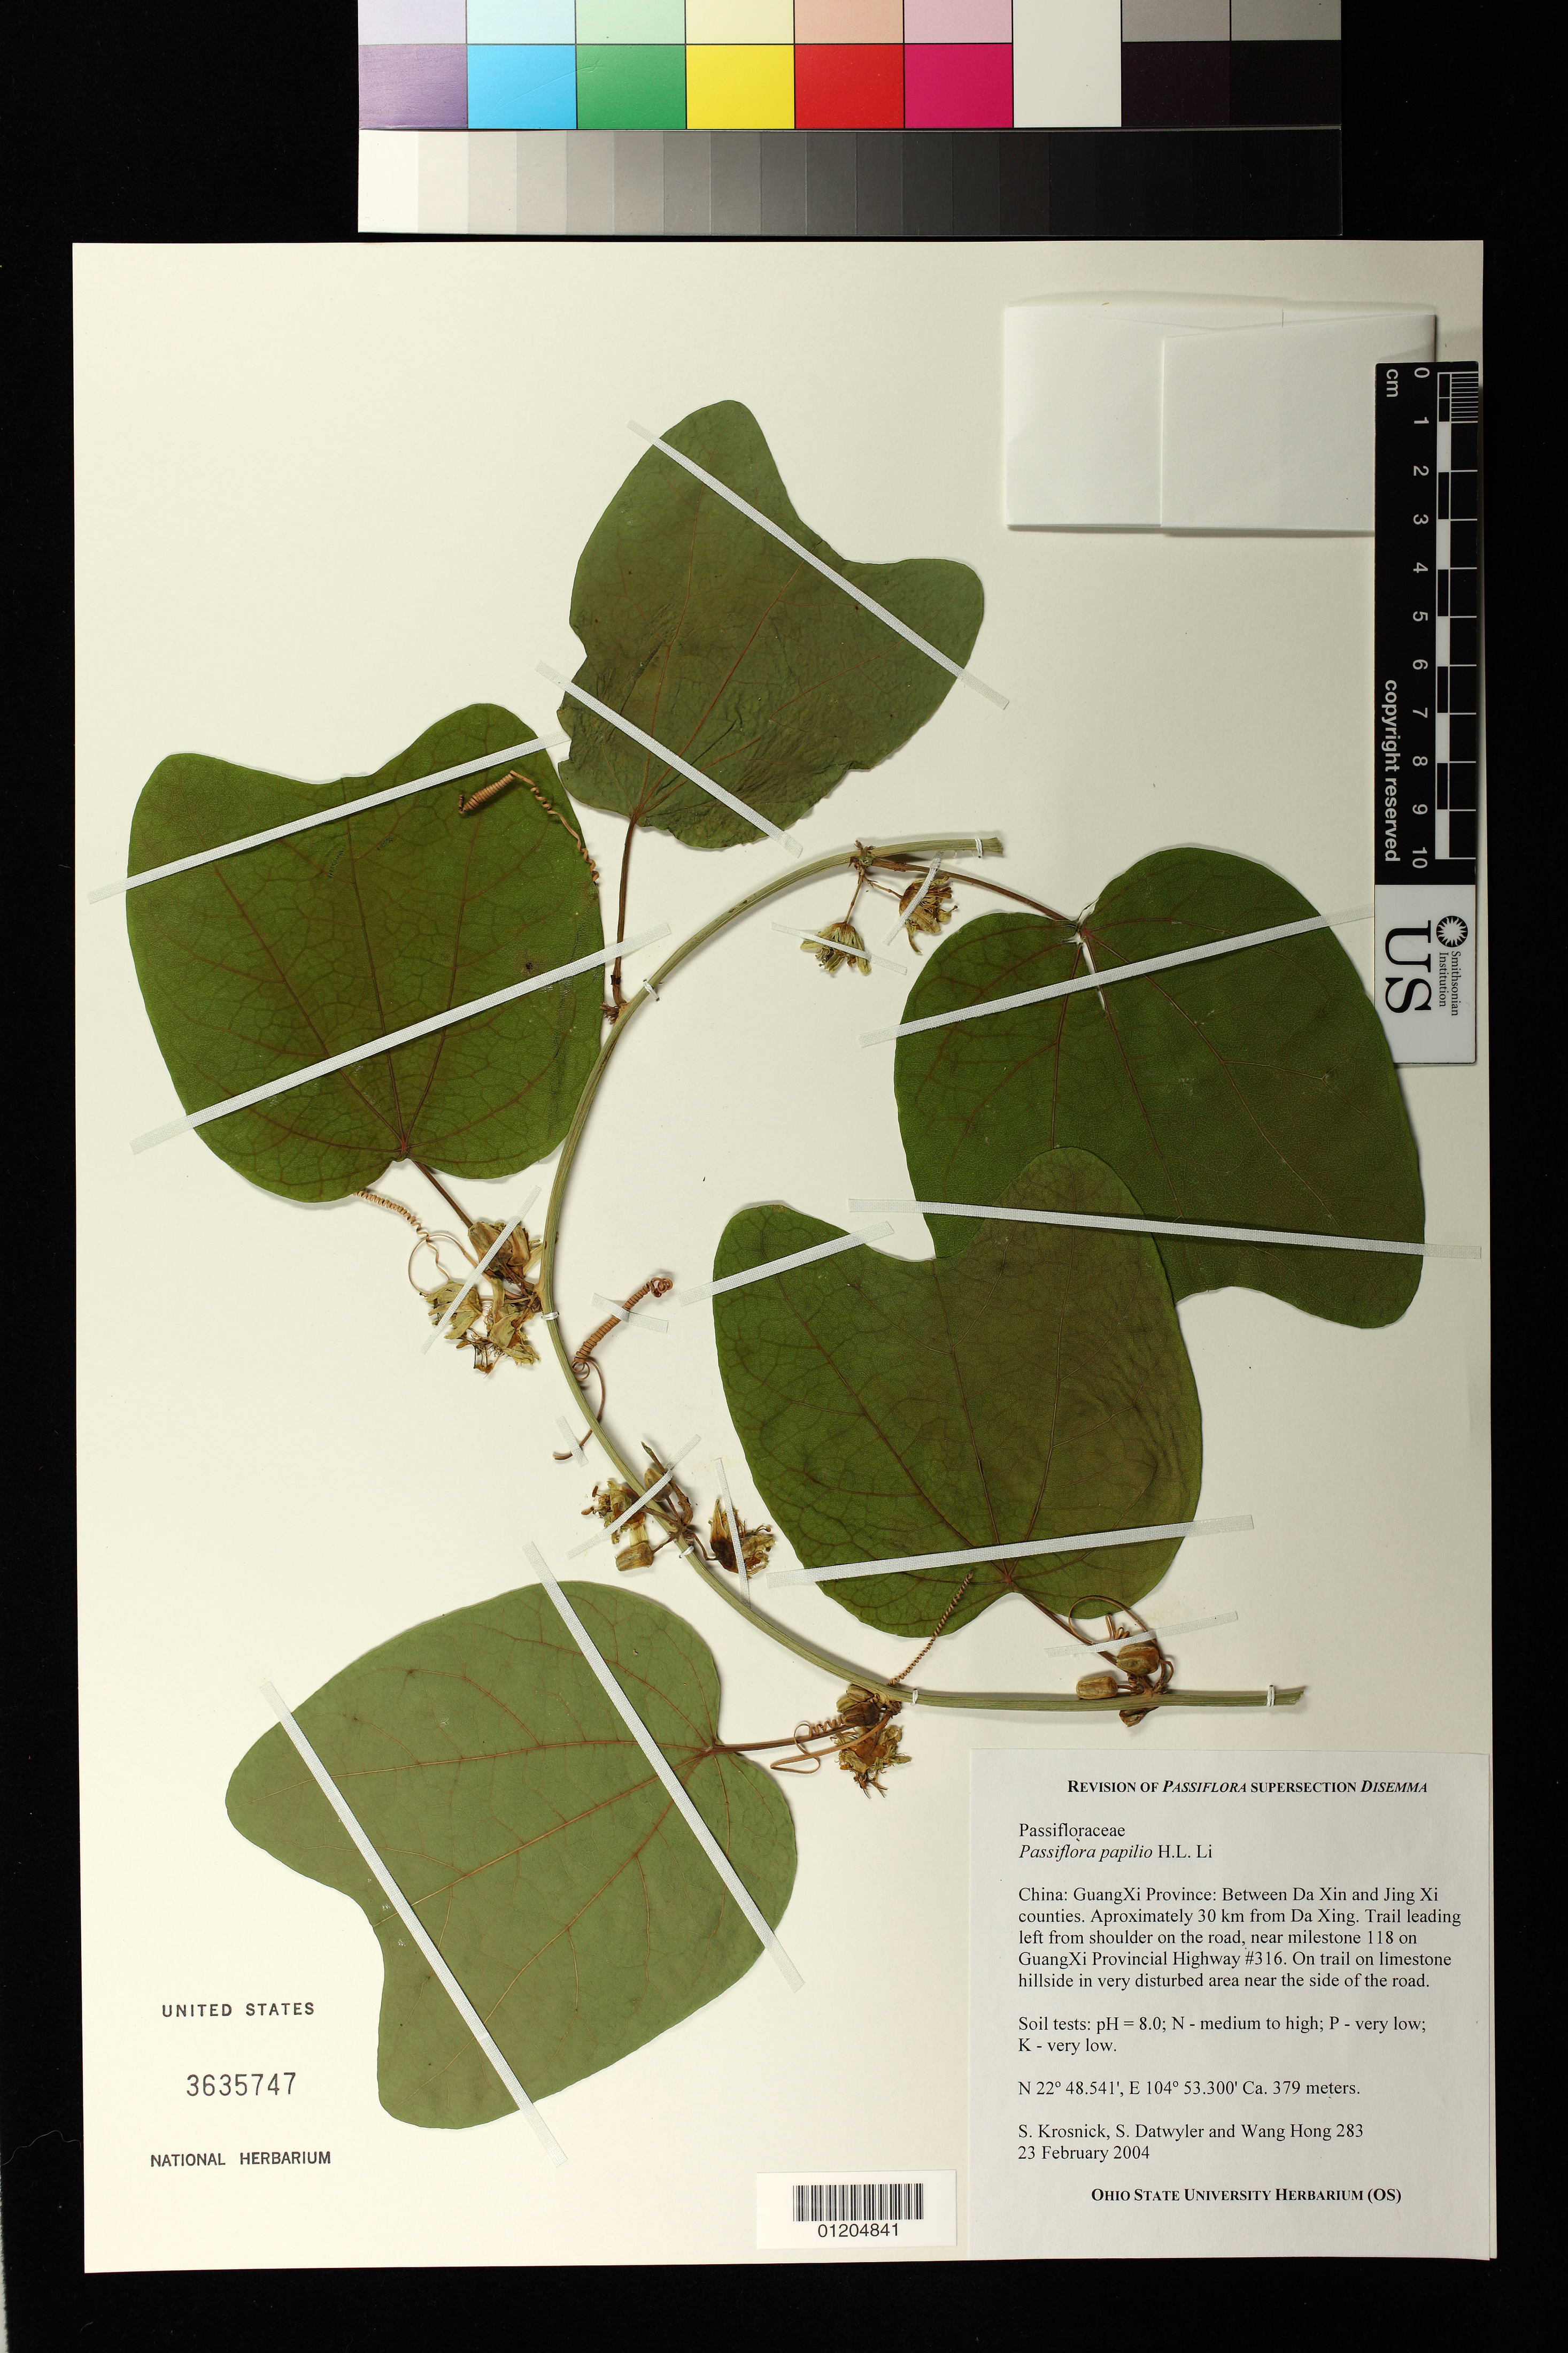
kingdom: Plantae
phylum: Tracheophyta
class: Magnoliopsida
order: Malpighiales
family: Passifloraceae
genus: Passiflora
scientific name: Passiflora papilio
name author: H.L. Li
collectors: S. Krosnick, S. Datwyler & Hong Wang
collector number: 283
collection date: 2004-02-23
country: China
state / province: Guangxi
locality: Between Da Xin and Jing Xi counties. Approximately 30 km from Da Xing. Trail leading left from shoulder on the road, near milestone 118 on GuangXi Provincial Highway #316. On trail on limestone hillside in very disturbed area near the side of the road.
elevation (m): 379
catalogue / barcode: US 3635747